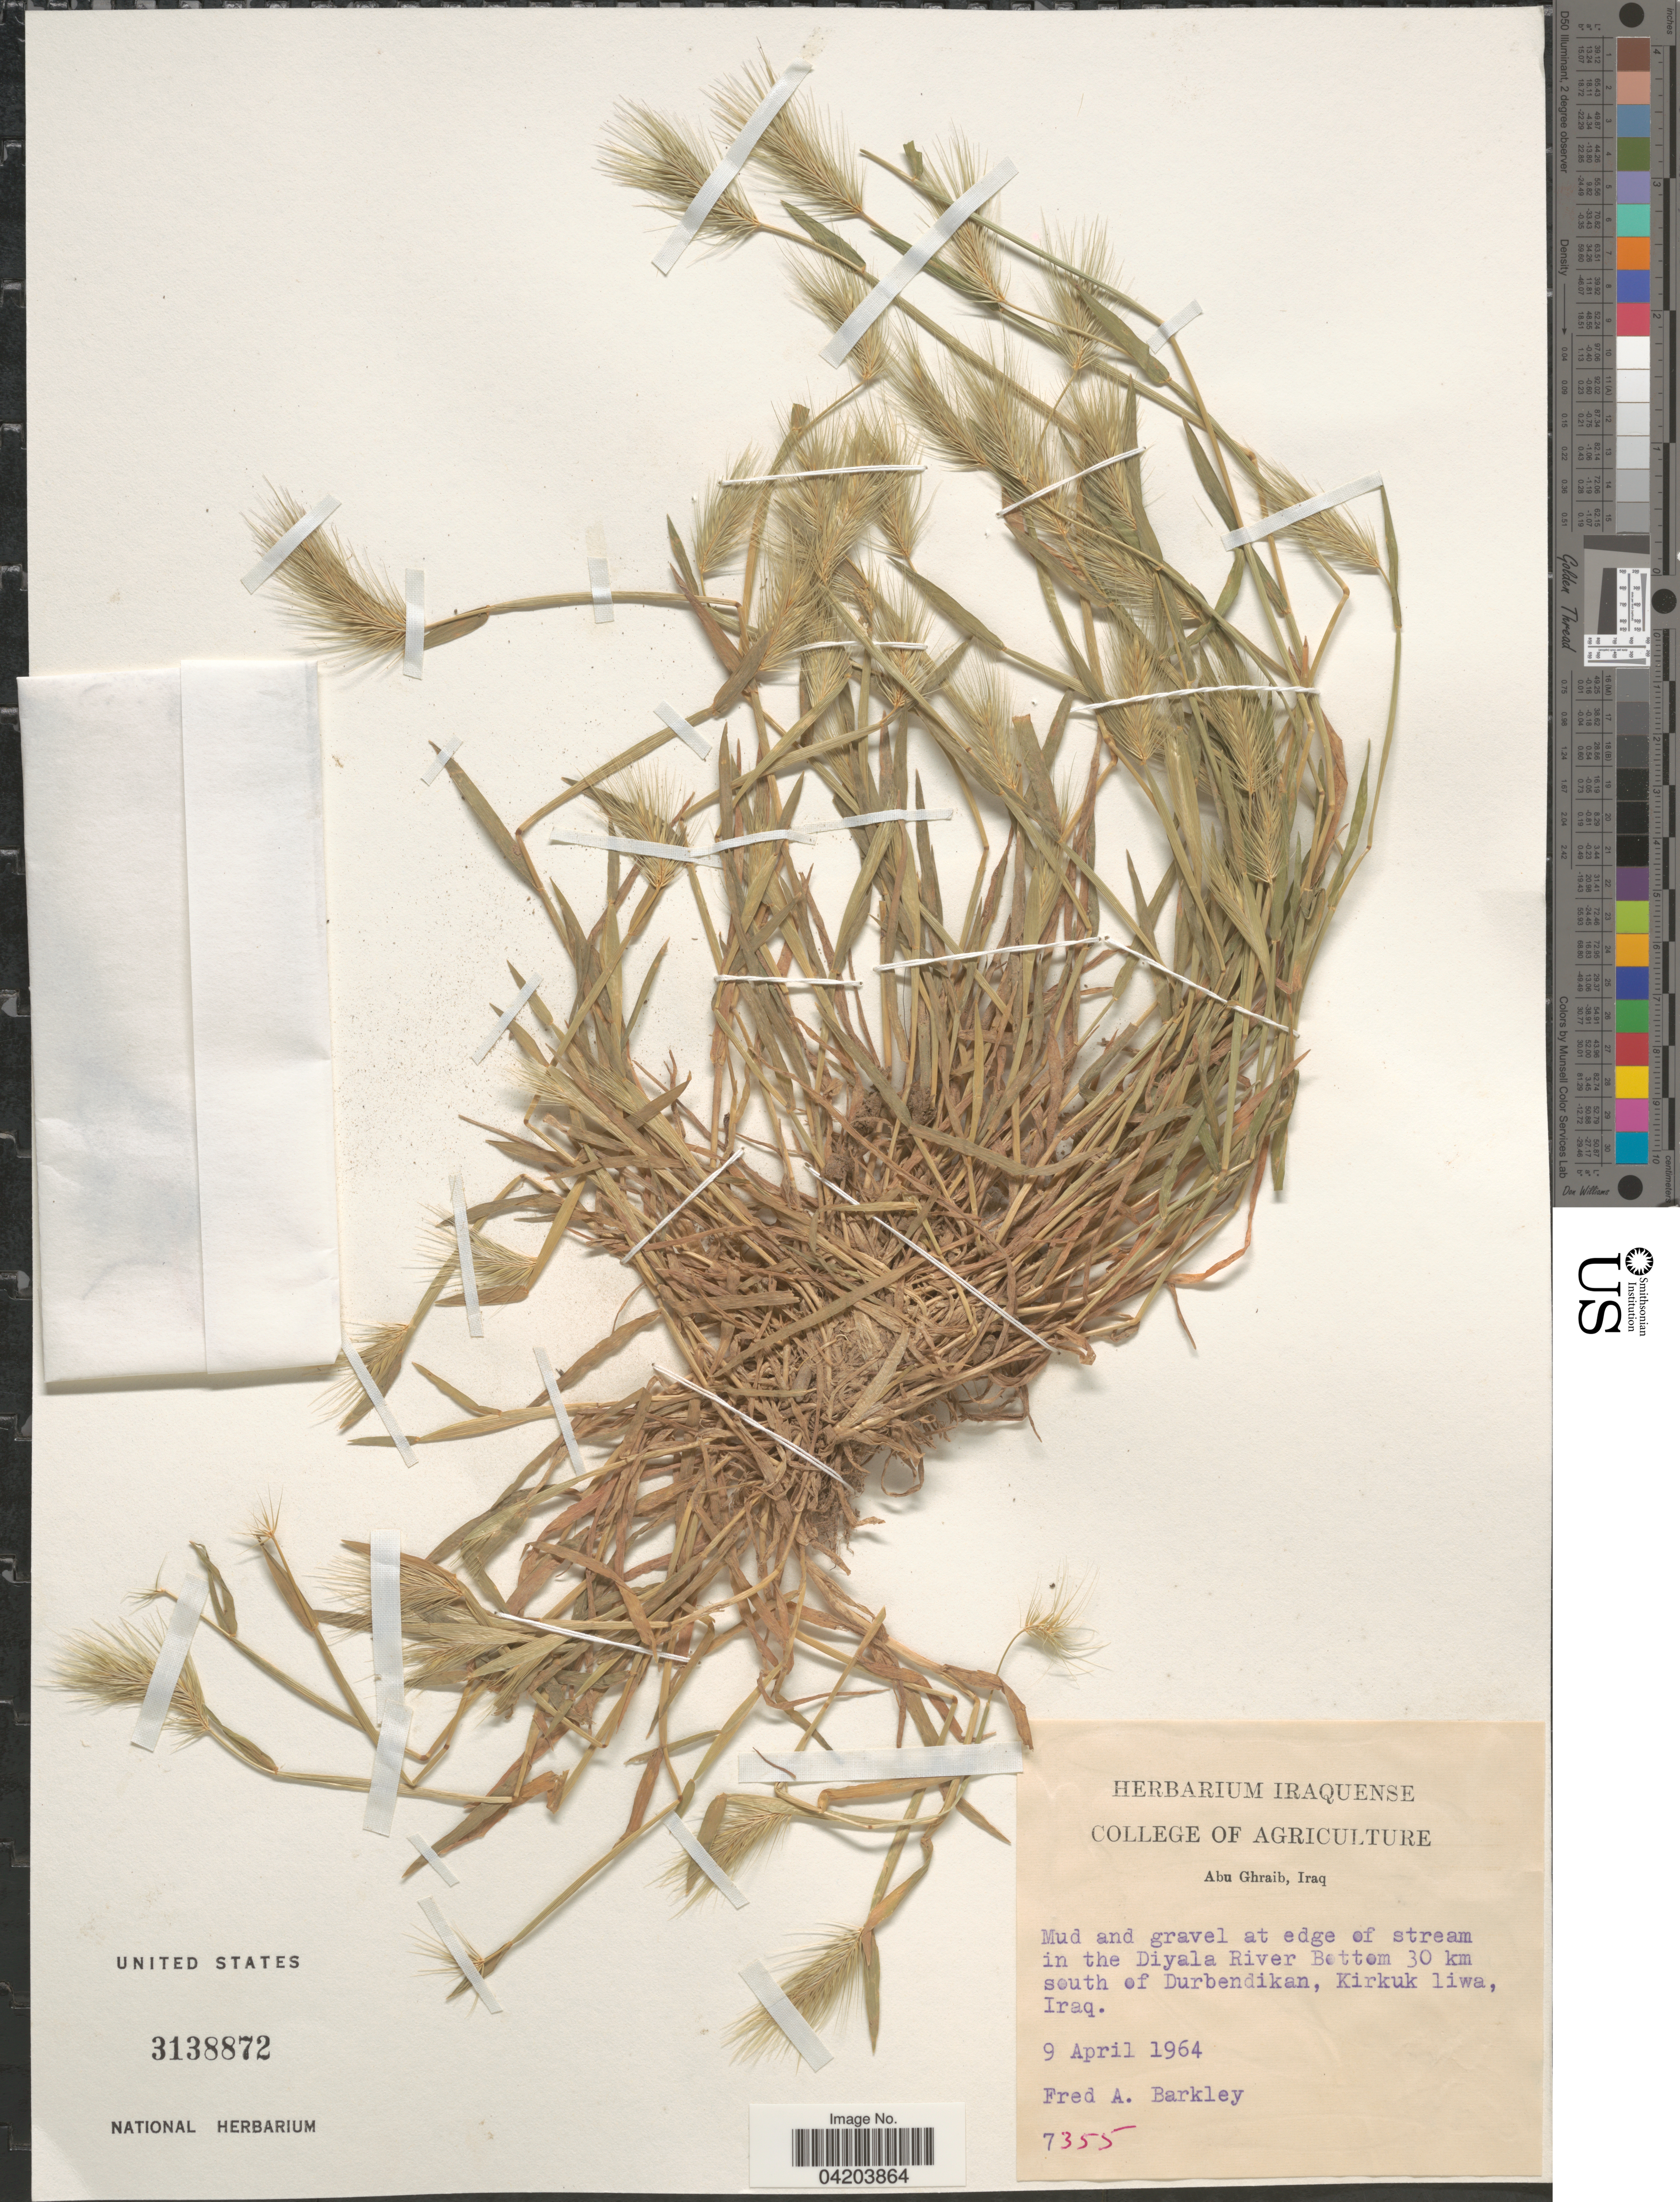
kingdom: Plantae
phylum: Tracheophyta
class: Liliopsida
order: Poales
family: Poaceae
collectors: F. A. Barkley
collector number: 7355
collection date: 1964-04-09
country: Iraq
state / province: Kirkūk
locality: Mud and gravel at edge of stream in the Diyala River Bottom 30 km south of Durbendikan, Kirkuk liwa.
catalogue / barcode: US 3138872